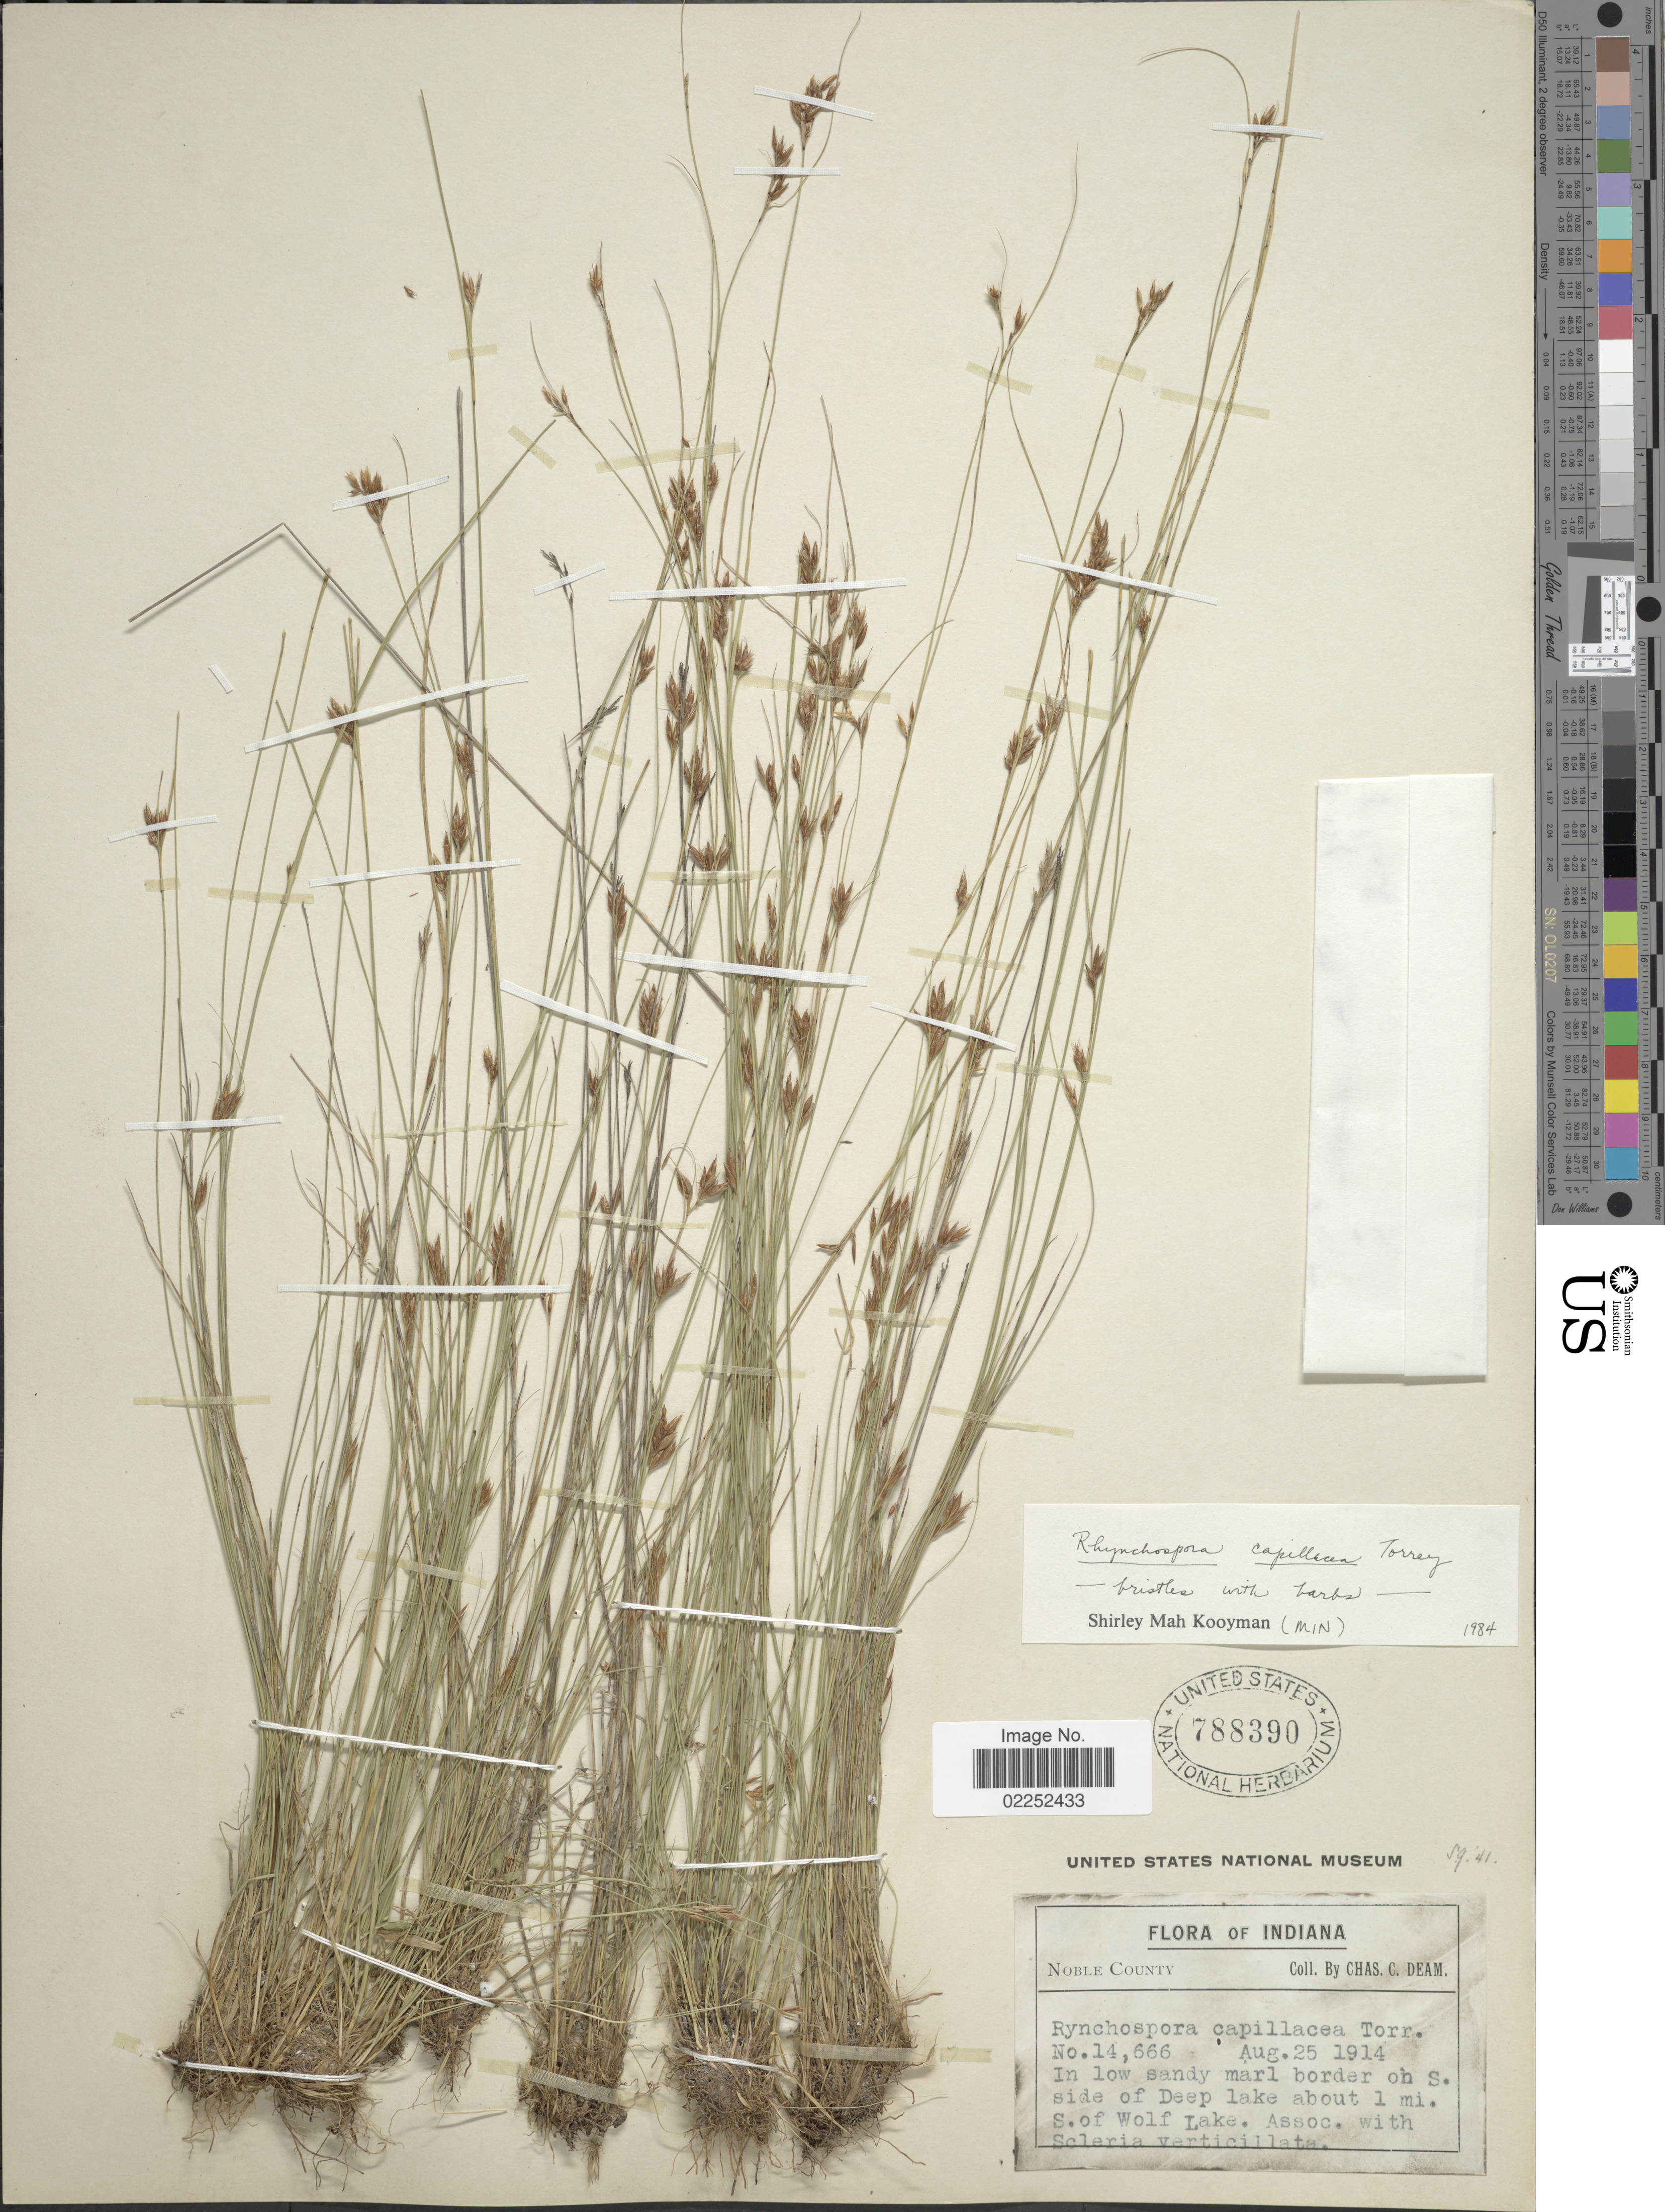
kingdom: Plantae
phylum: Tracheophyta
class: Liliopsida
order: Poales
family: Cyperaceae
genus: Rhynchospora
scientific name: Rhynchospora capillacea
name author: Torr.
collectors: C. Deam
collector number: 14666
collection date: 1914-08-25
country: United States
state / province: Indiana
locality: Noble County, In low sandy marl border on S side of Deep lake about 1 mi S of Wolf Lake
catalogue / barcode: US 788390